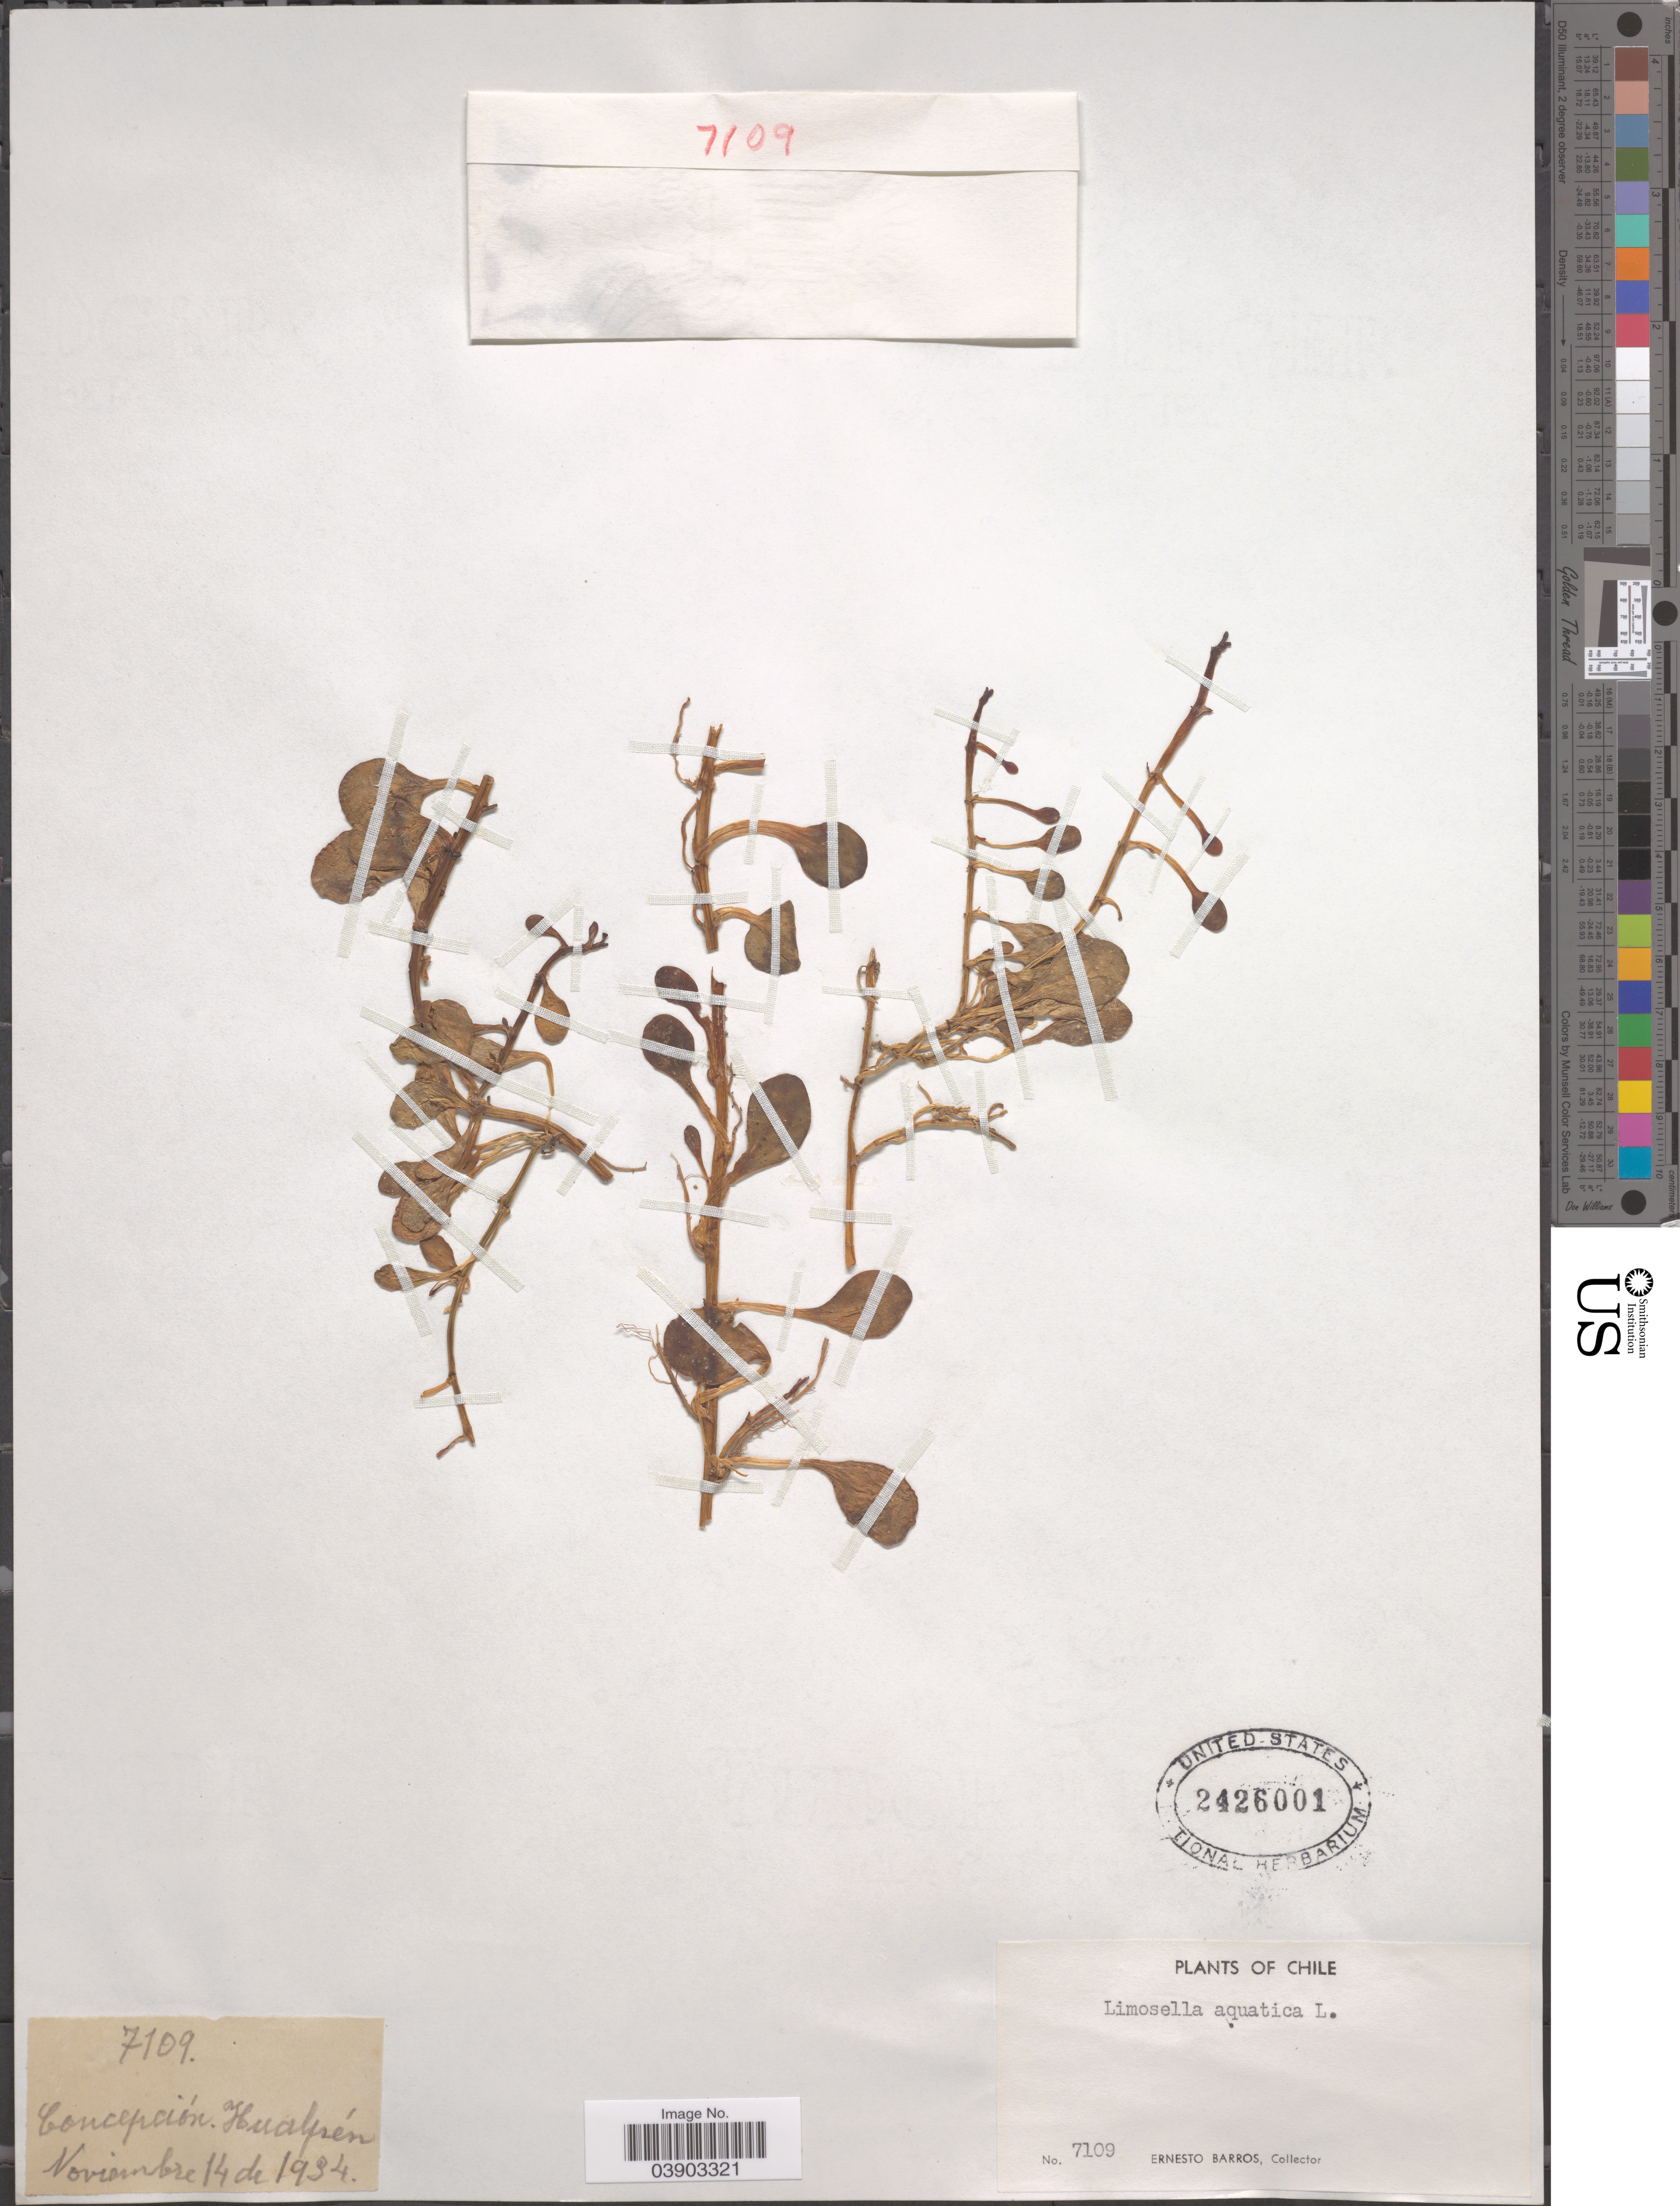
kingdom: Plantae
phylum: Tracheophyta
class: Magnoliopsida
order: Lamiales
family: Scrophulariaceae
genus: Limosella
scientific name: Limosella aquatica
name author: L.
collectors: E. Barros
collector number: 7109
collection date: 1934-11-14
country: Chile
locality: Concepción. Hualpén.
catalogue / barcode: US 2426001